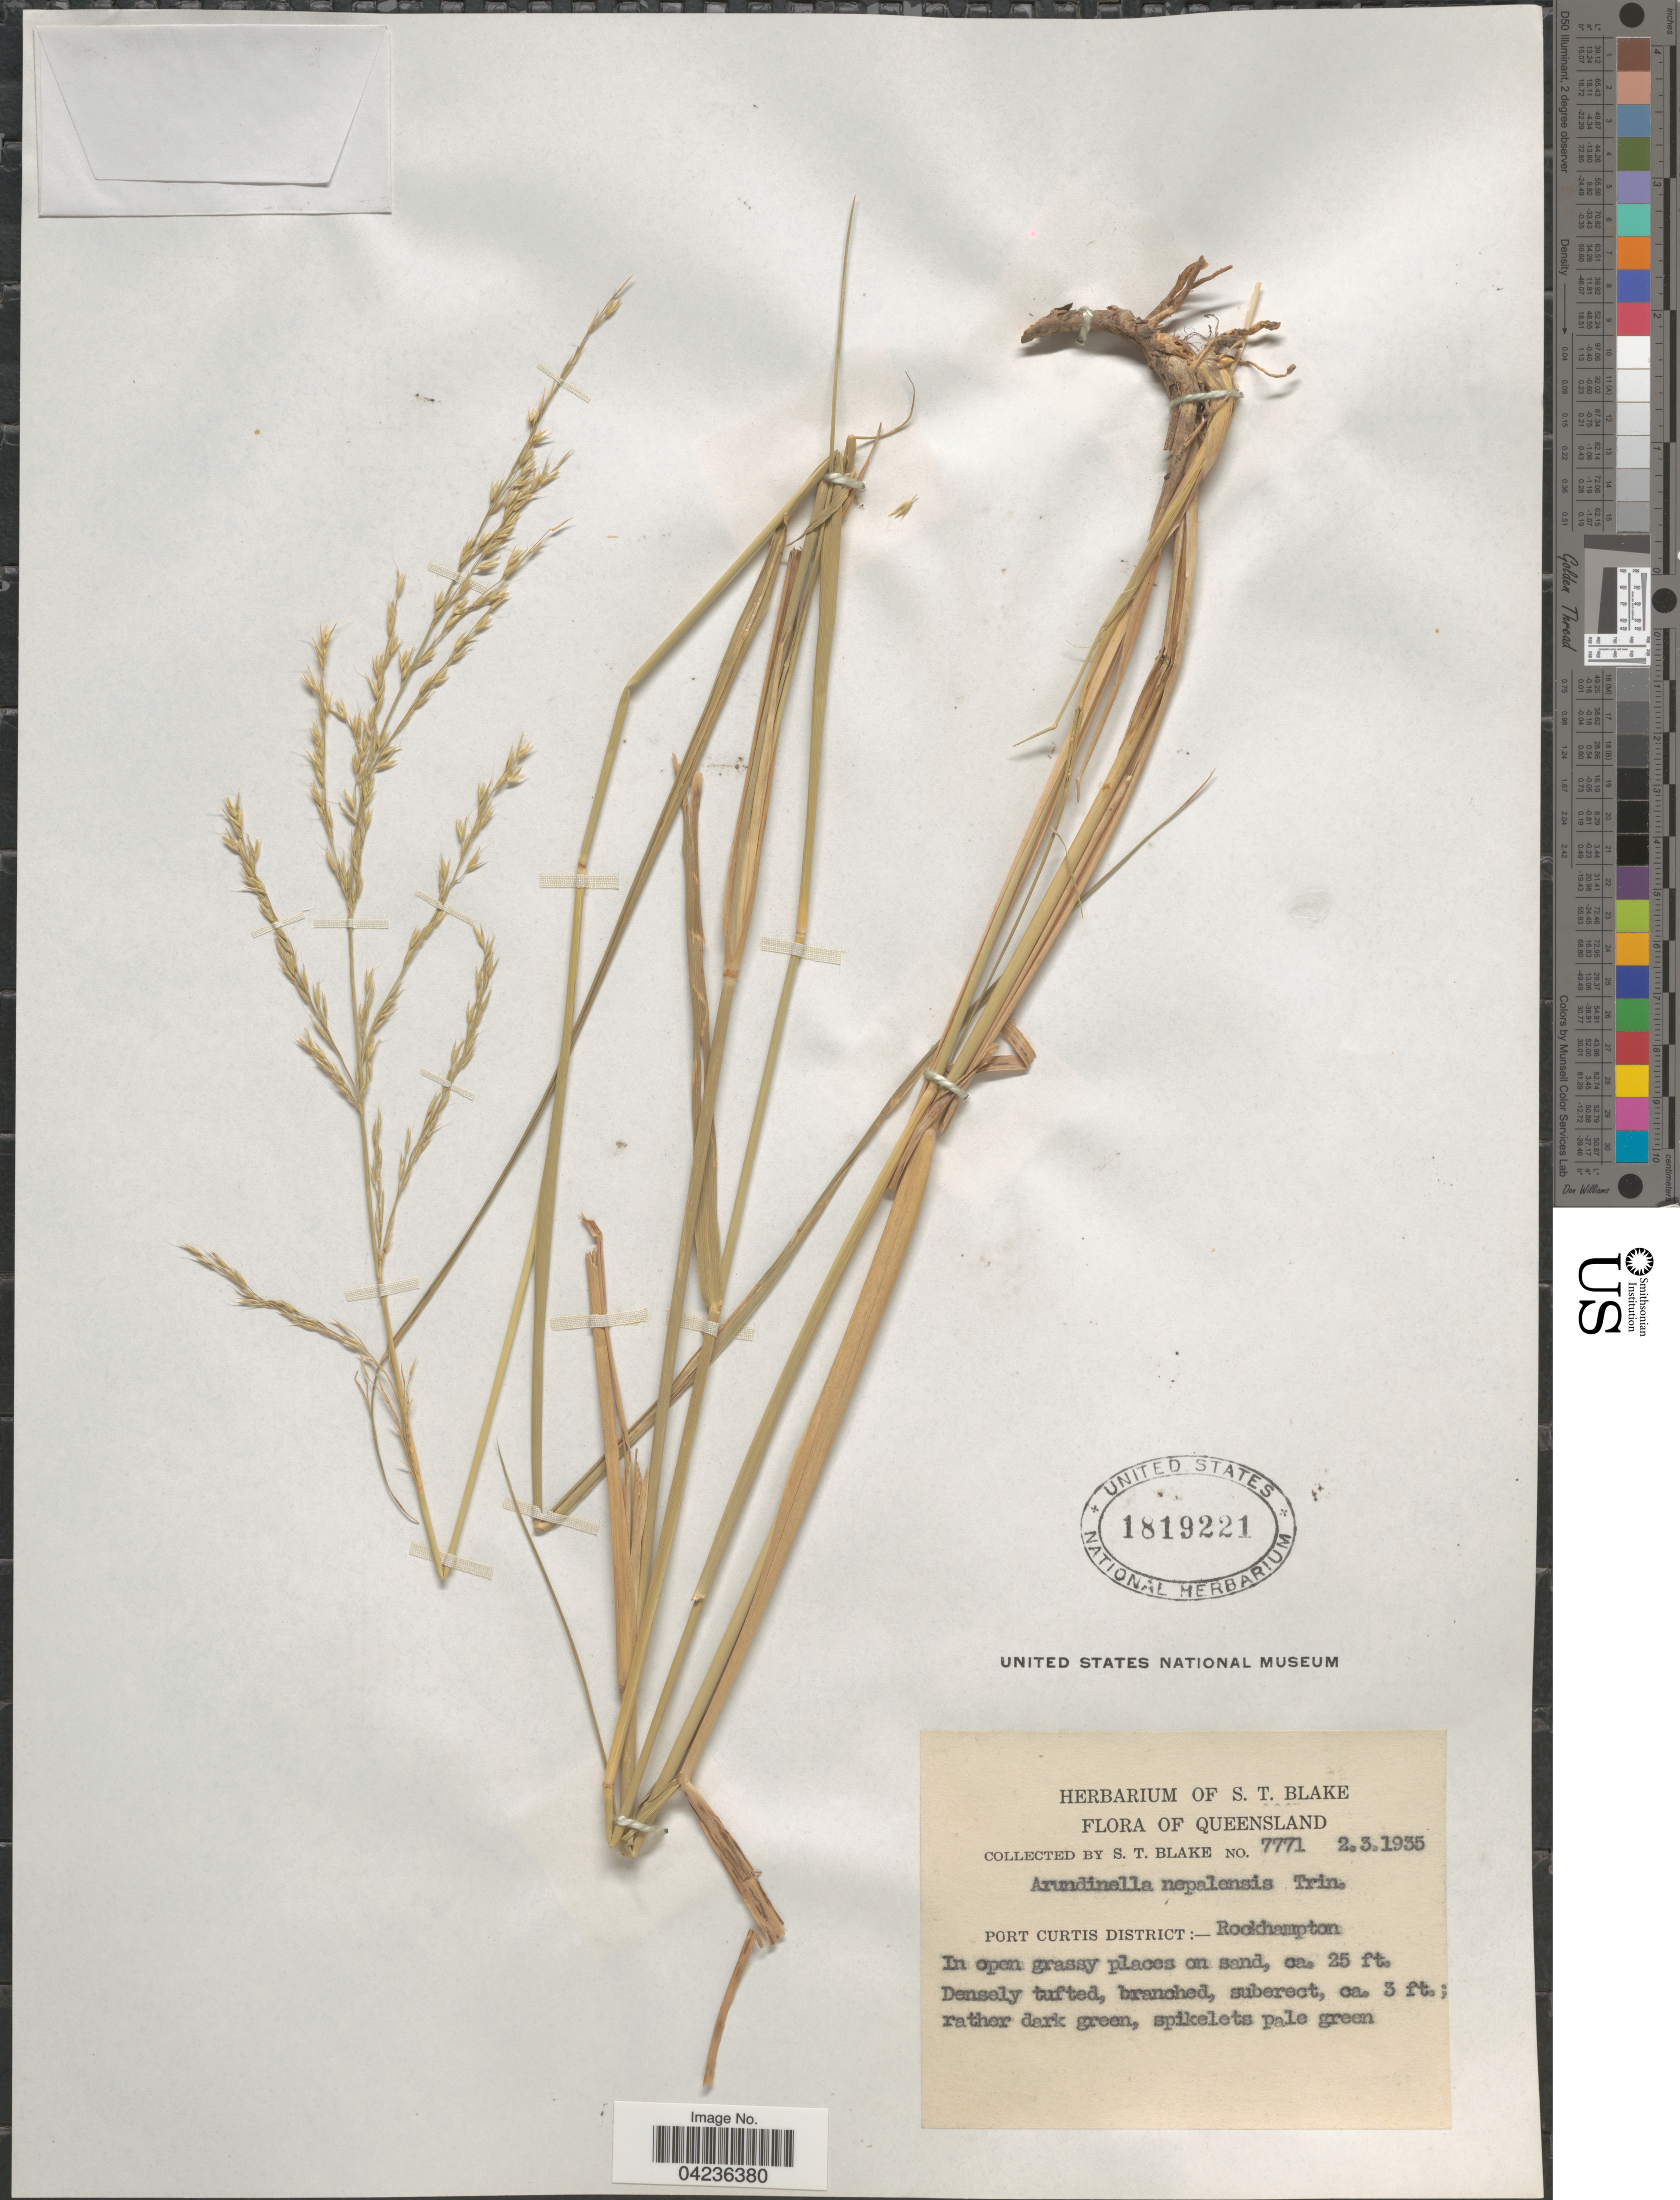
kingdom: Plantae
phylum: Tracheophyta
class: Liliopsida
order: Poales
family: Poaceae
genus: Arundinella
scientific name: Arundinella nepalensis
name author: Trin.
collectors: S. T. Blake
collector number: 7771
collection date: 1935-03-02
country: Australia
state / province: Queensland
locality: Port Curtis District: Rockhampton. In open grassy places on sand.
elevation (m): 8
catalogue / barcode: US 1819221